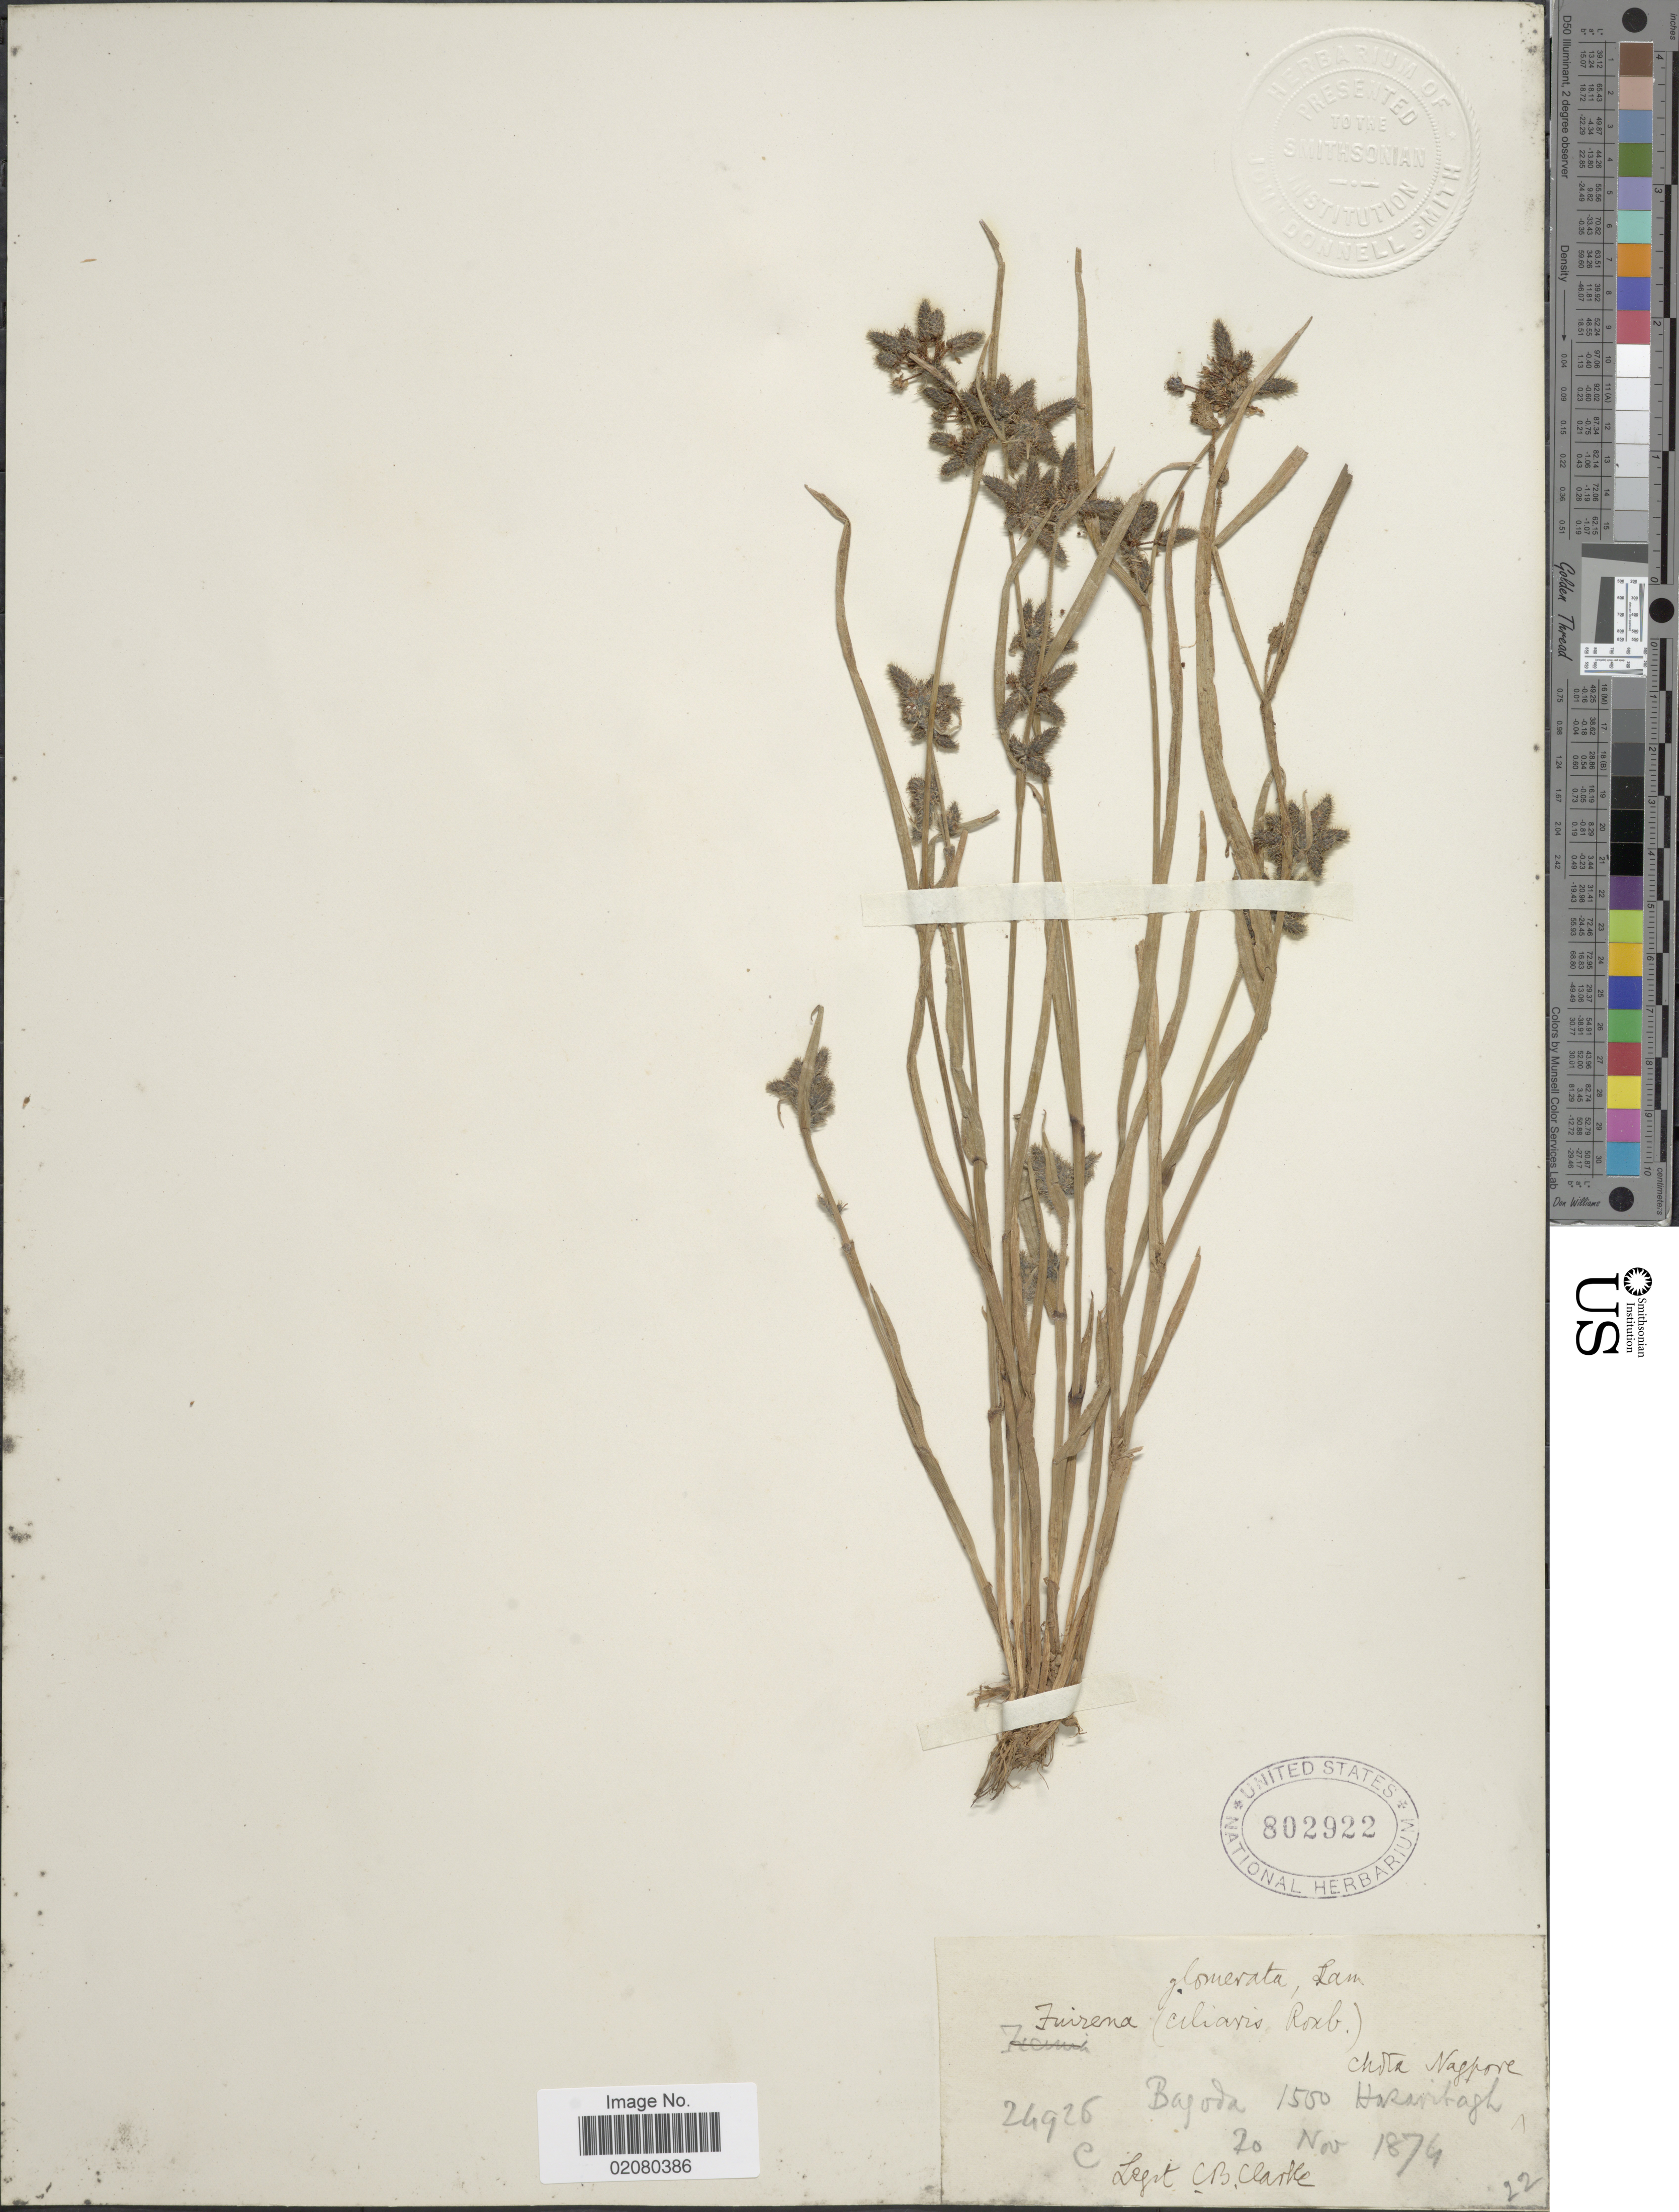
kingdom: Plantae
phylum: Tracheophyta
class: Liliopsida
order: Poales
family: Cyperaceae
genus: Fuirena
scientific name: Fuirena ciliaris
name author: (L.) Roxb.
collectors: C. B. Clarke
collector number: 24926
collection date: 1874-11-20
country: India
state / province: Jharkhand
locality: Bagoda, Hazaribagh, Chota Nagpore.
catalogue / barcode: US 802922